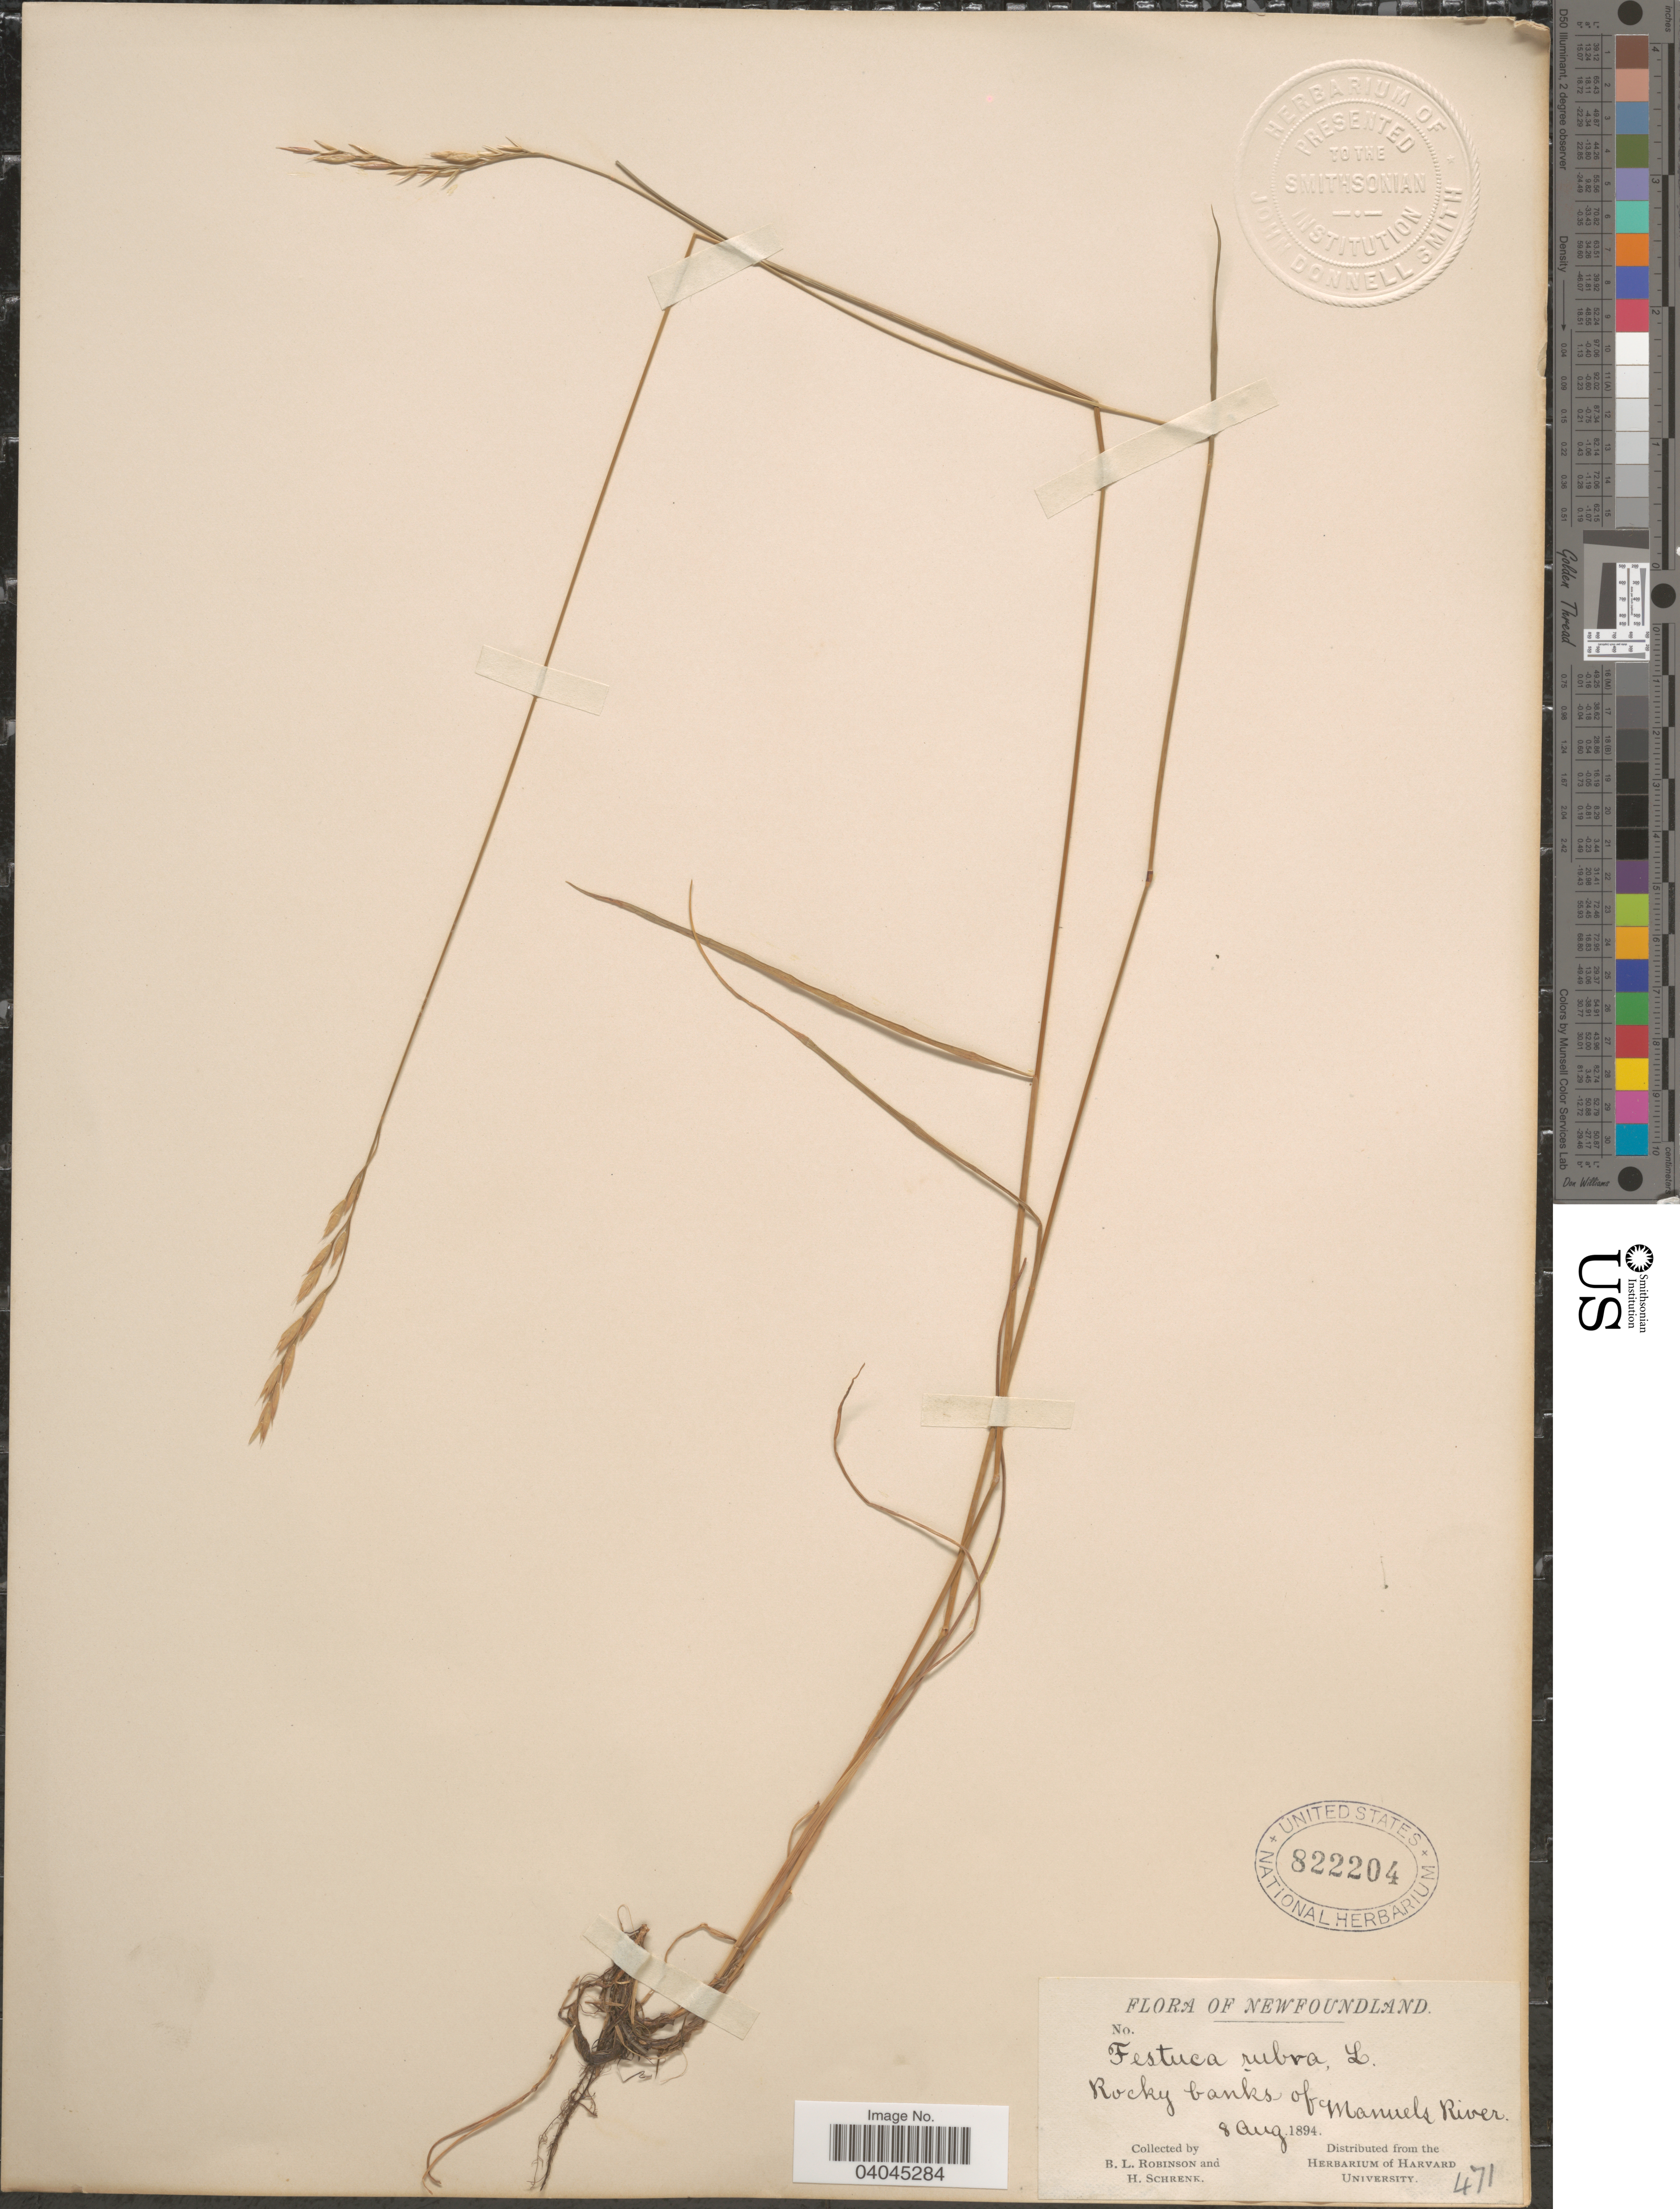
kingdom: Plantae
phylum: Tracheophyta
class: Liliopsida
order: Poales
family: Poaceae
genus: Festuca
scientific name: Festuca rubra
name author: L.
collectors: B. L. Robinson & H. Schrenk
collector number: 471?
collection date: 1894-08-08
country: Canada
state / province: Newfoundland and Labrador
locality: Rocky banks of Manuels River.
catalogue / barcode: US 822204